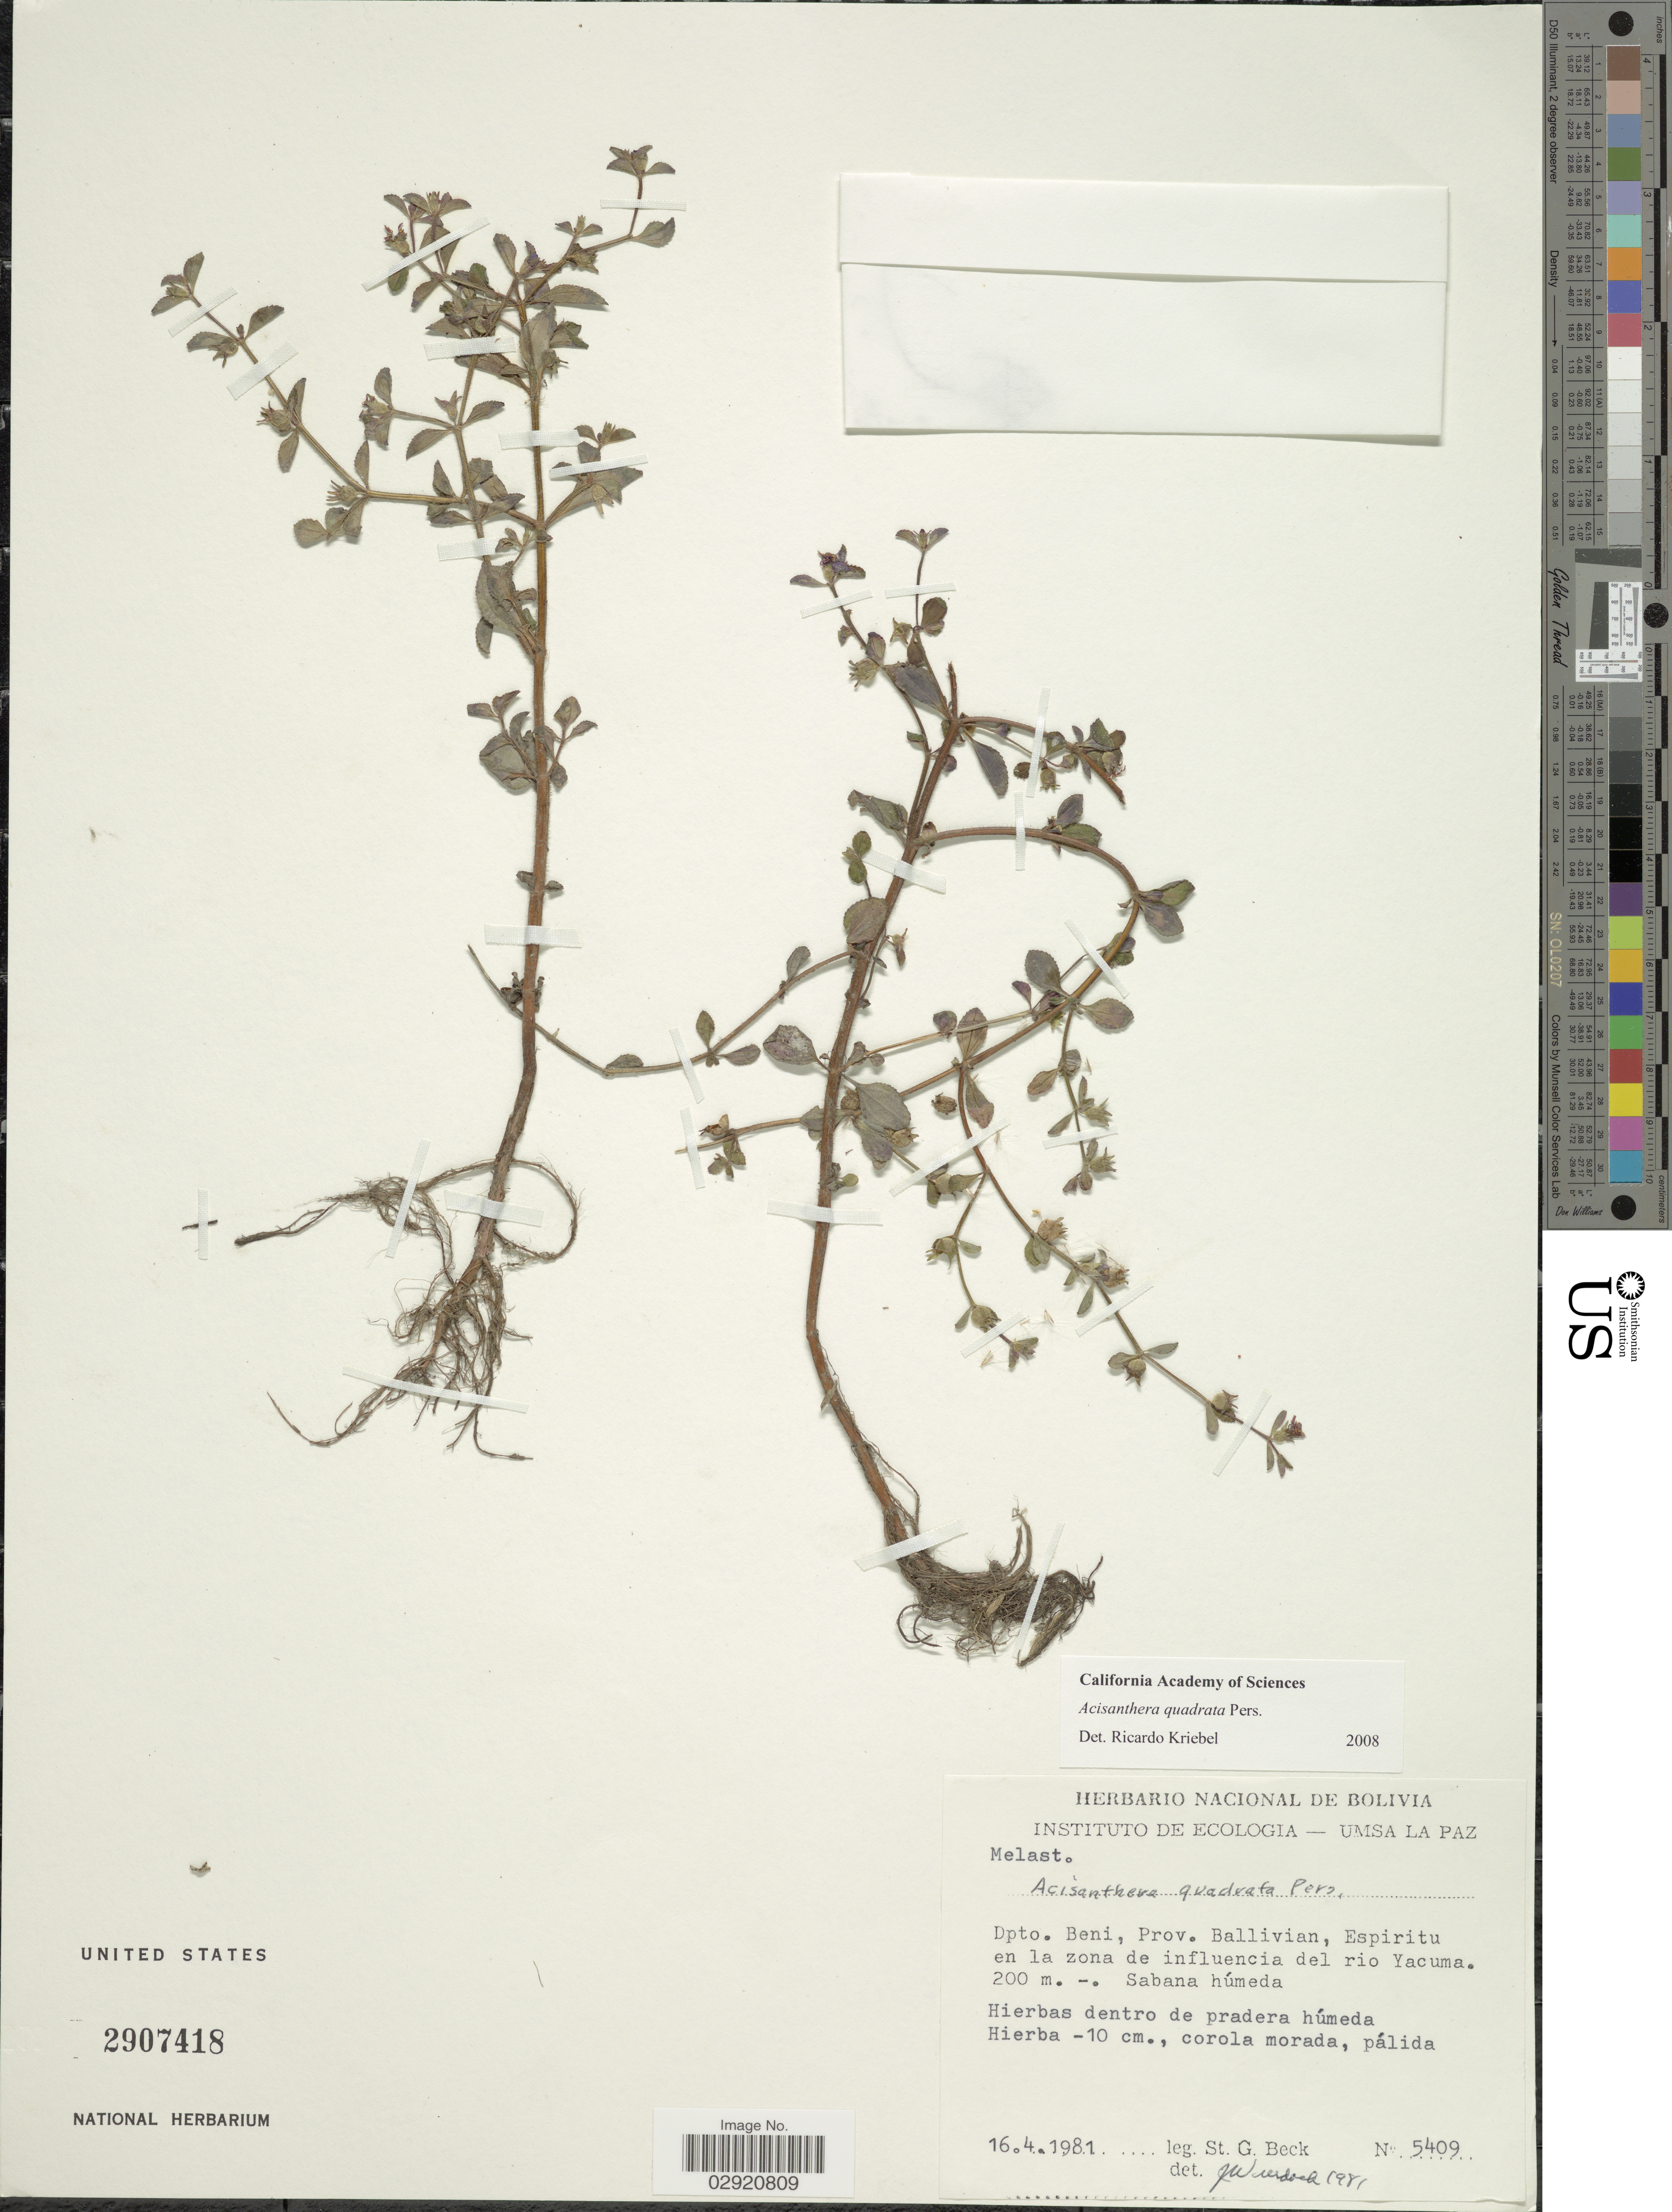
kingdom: Plantae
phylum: Tracheophyta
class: Magnoliopsida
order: Myrtales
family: Melastomataceae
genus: Acisanthera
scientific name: Acisanthera erecta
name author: Gleason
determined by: Nunes da Silva, Diego, (RB), Jardim Botanico do Rio de Janeiro - Herbario (BRAZIL)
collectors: S. G. Beck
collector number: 5409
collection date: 1981-04-16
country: Bolivia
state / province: Beni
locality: Dpto. Beni, Prov. Ballivian, Espiritu en la zona de influencia del rio Yacuma.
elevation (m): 200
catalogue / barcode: US 2907418